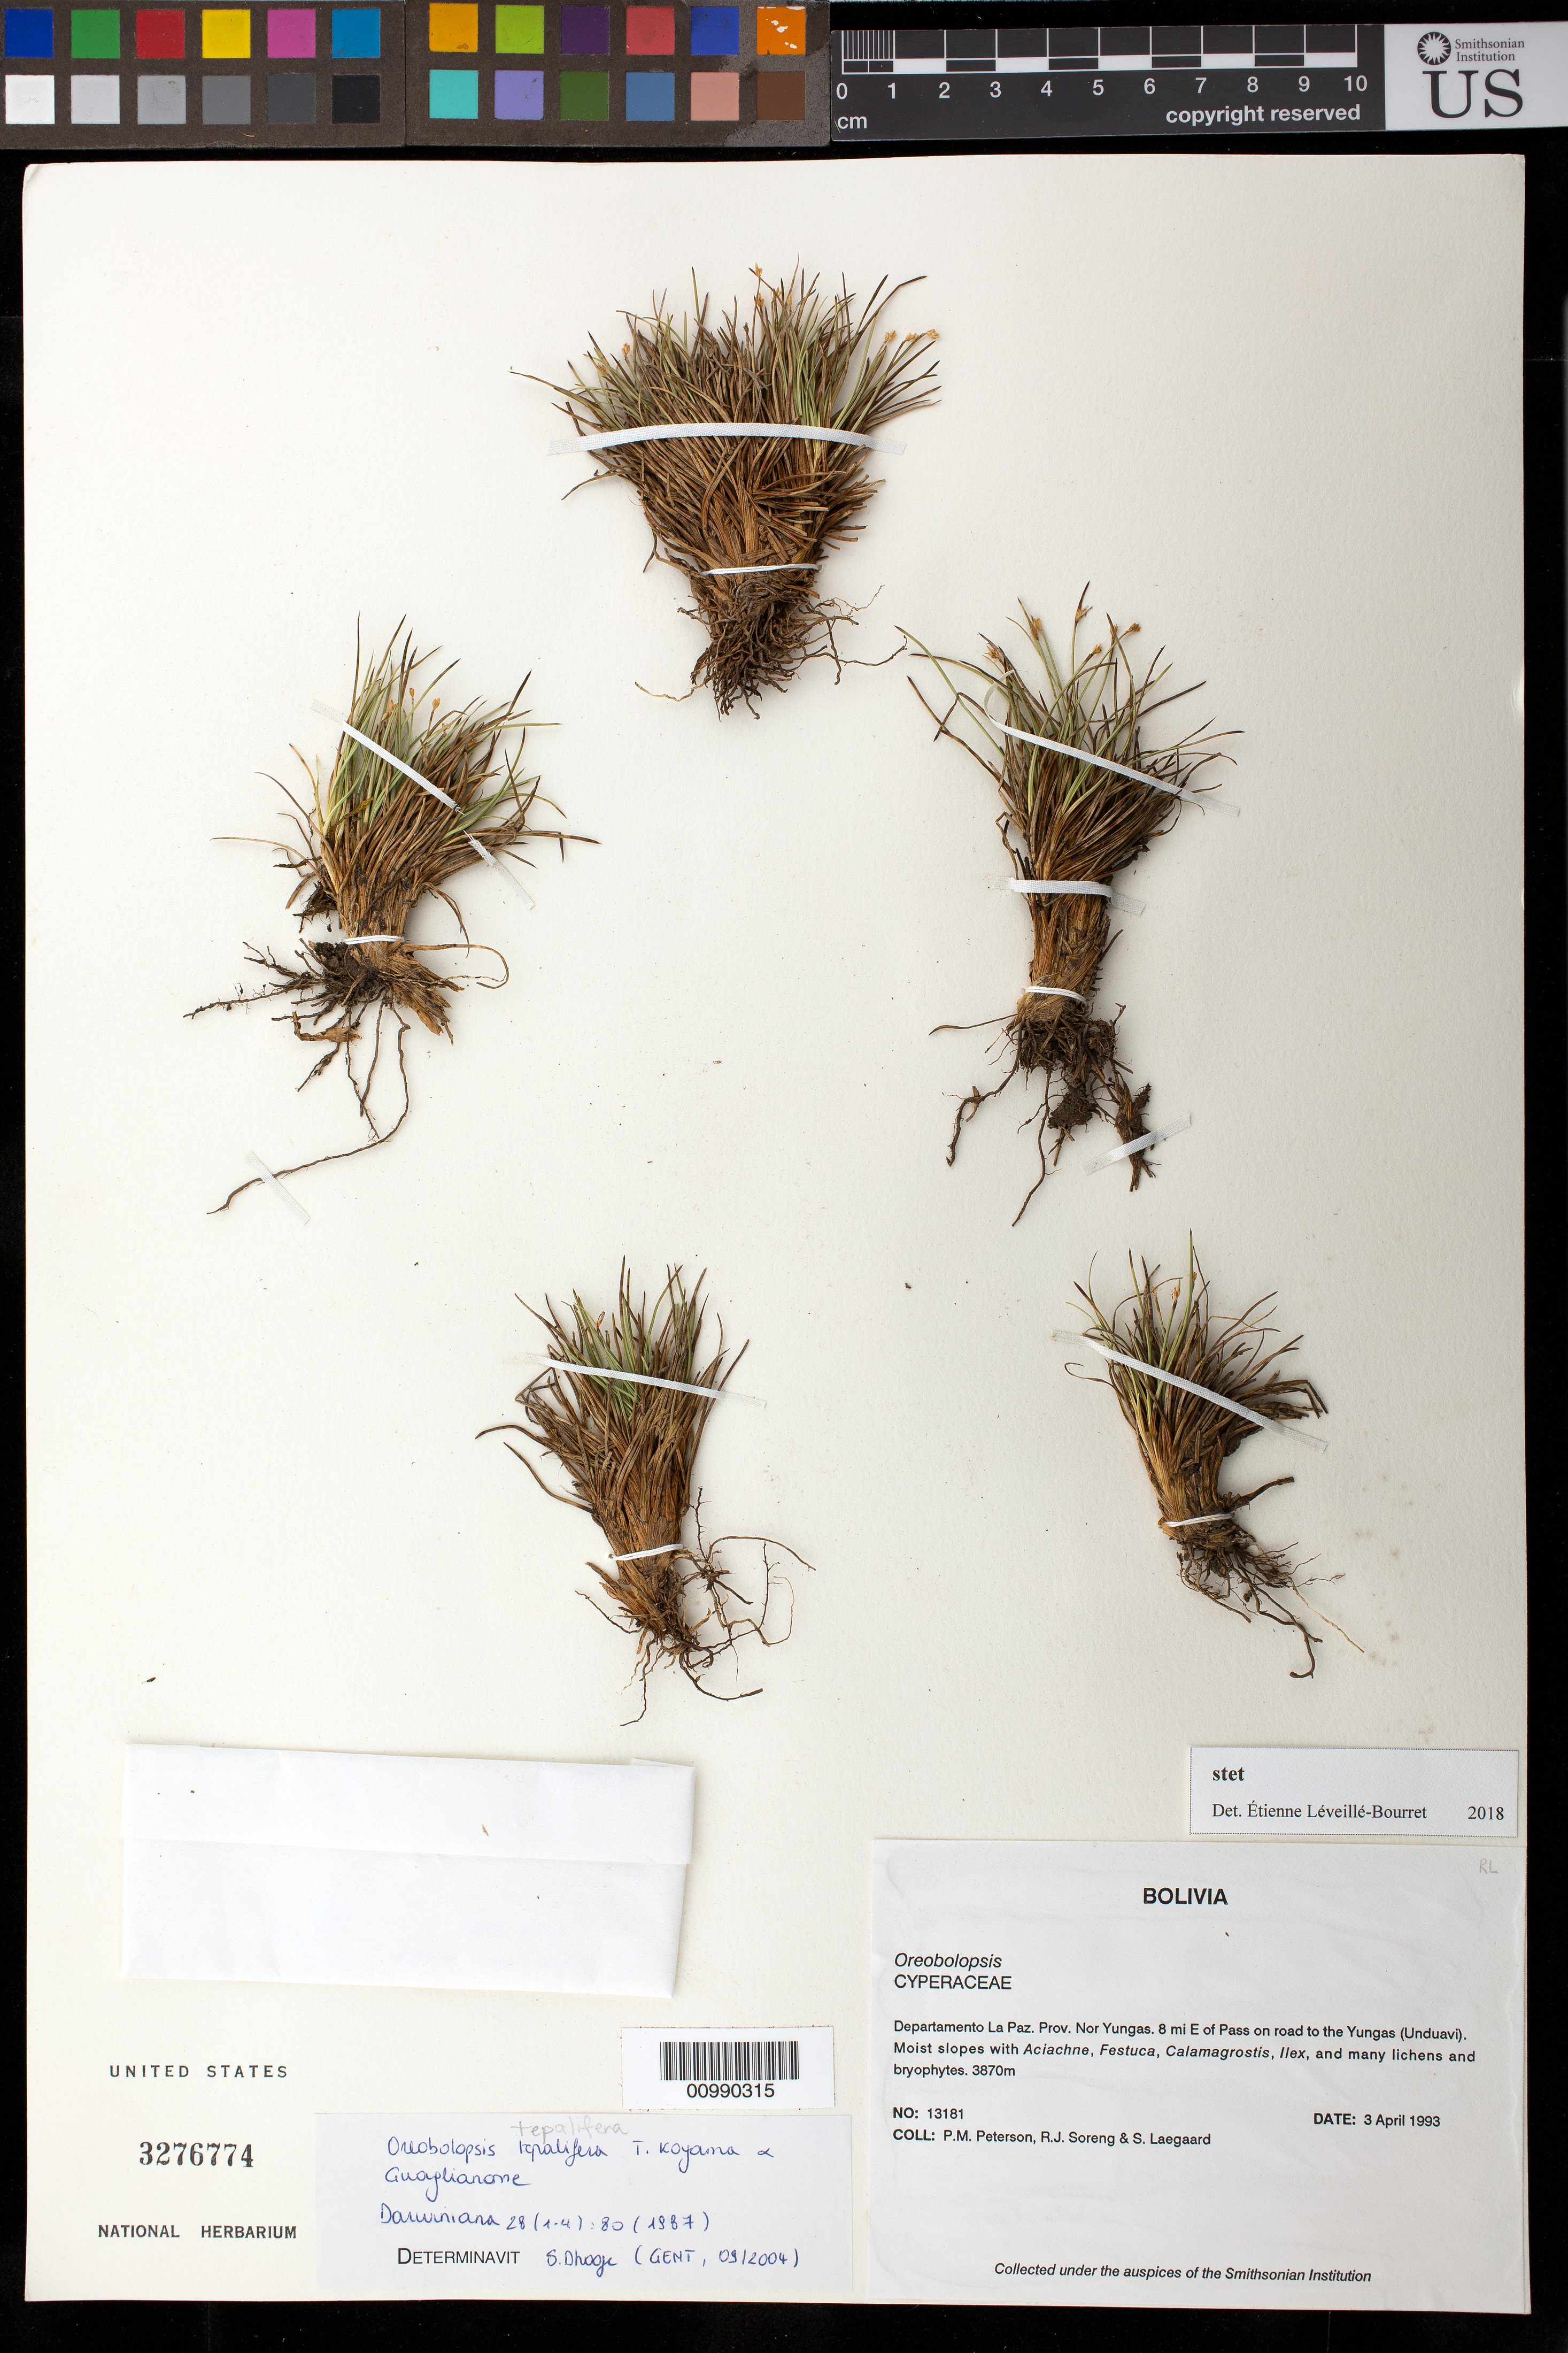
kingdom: Plantae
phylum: Tracheophyta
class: Liliopsida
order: Poales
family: Cyperaceae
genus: Trichophorum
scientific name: Trichophorum tepaliferum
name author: (T. Koyama & Guagl.) Lév-Bourret & J.R. Starr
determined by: Strong, Mark T., (BOT), Smithsonian Institution - National Museum of Natural History (UNITED STATES)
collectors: P. M. Peterson, R. J. Soreng & S. Lægaard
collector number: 13181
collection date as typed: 03 Apr 1993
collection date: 1993-04-03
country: Bolivia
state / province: La Paz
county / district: Nor Yungas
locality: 8 mi E of Pass on road to the Yungas (Unduavi).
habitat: Moist slopes with Aciachne, Festuca, Calamagrostis, Ilex, and many lichens and bryophytes.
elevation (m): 3870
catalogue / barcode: US 3276774